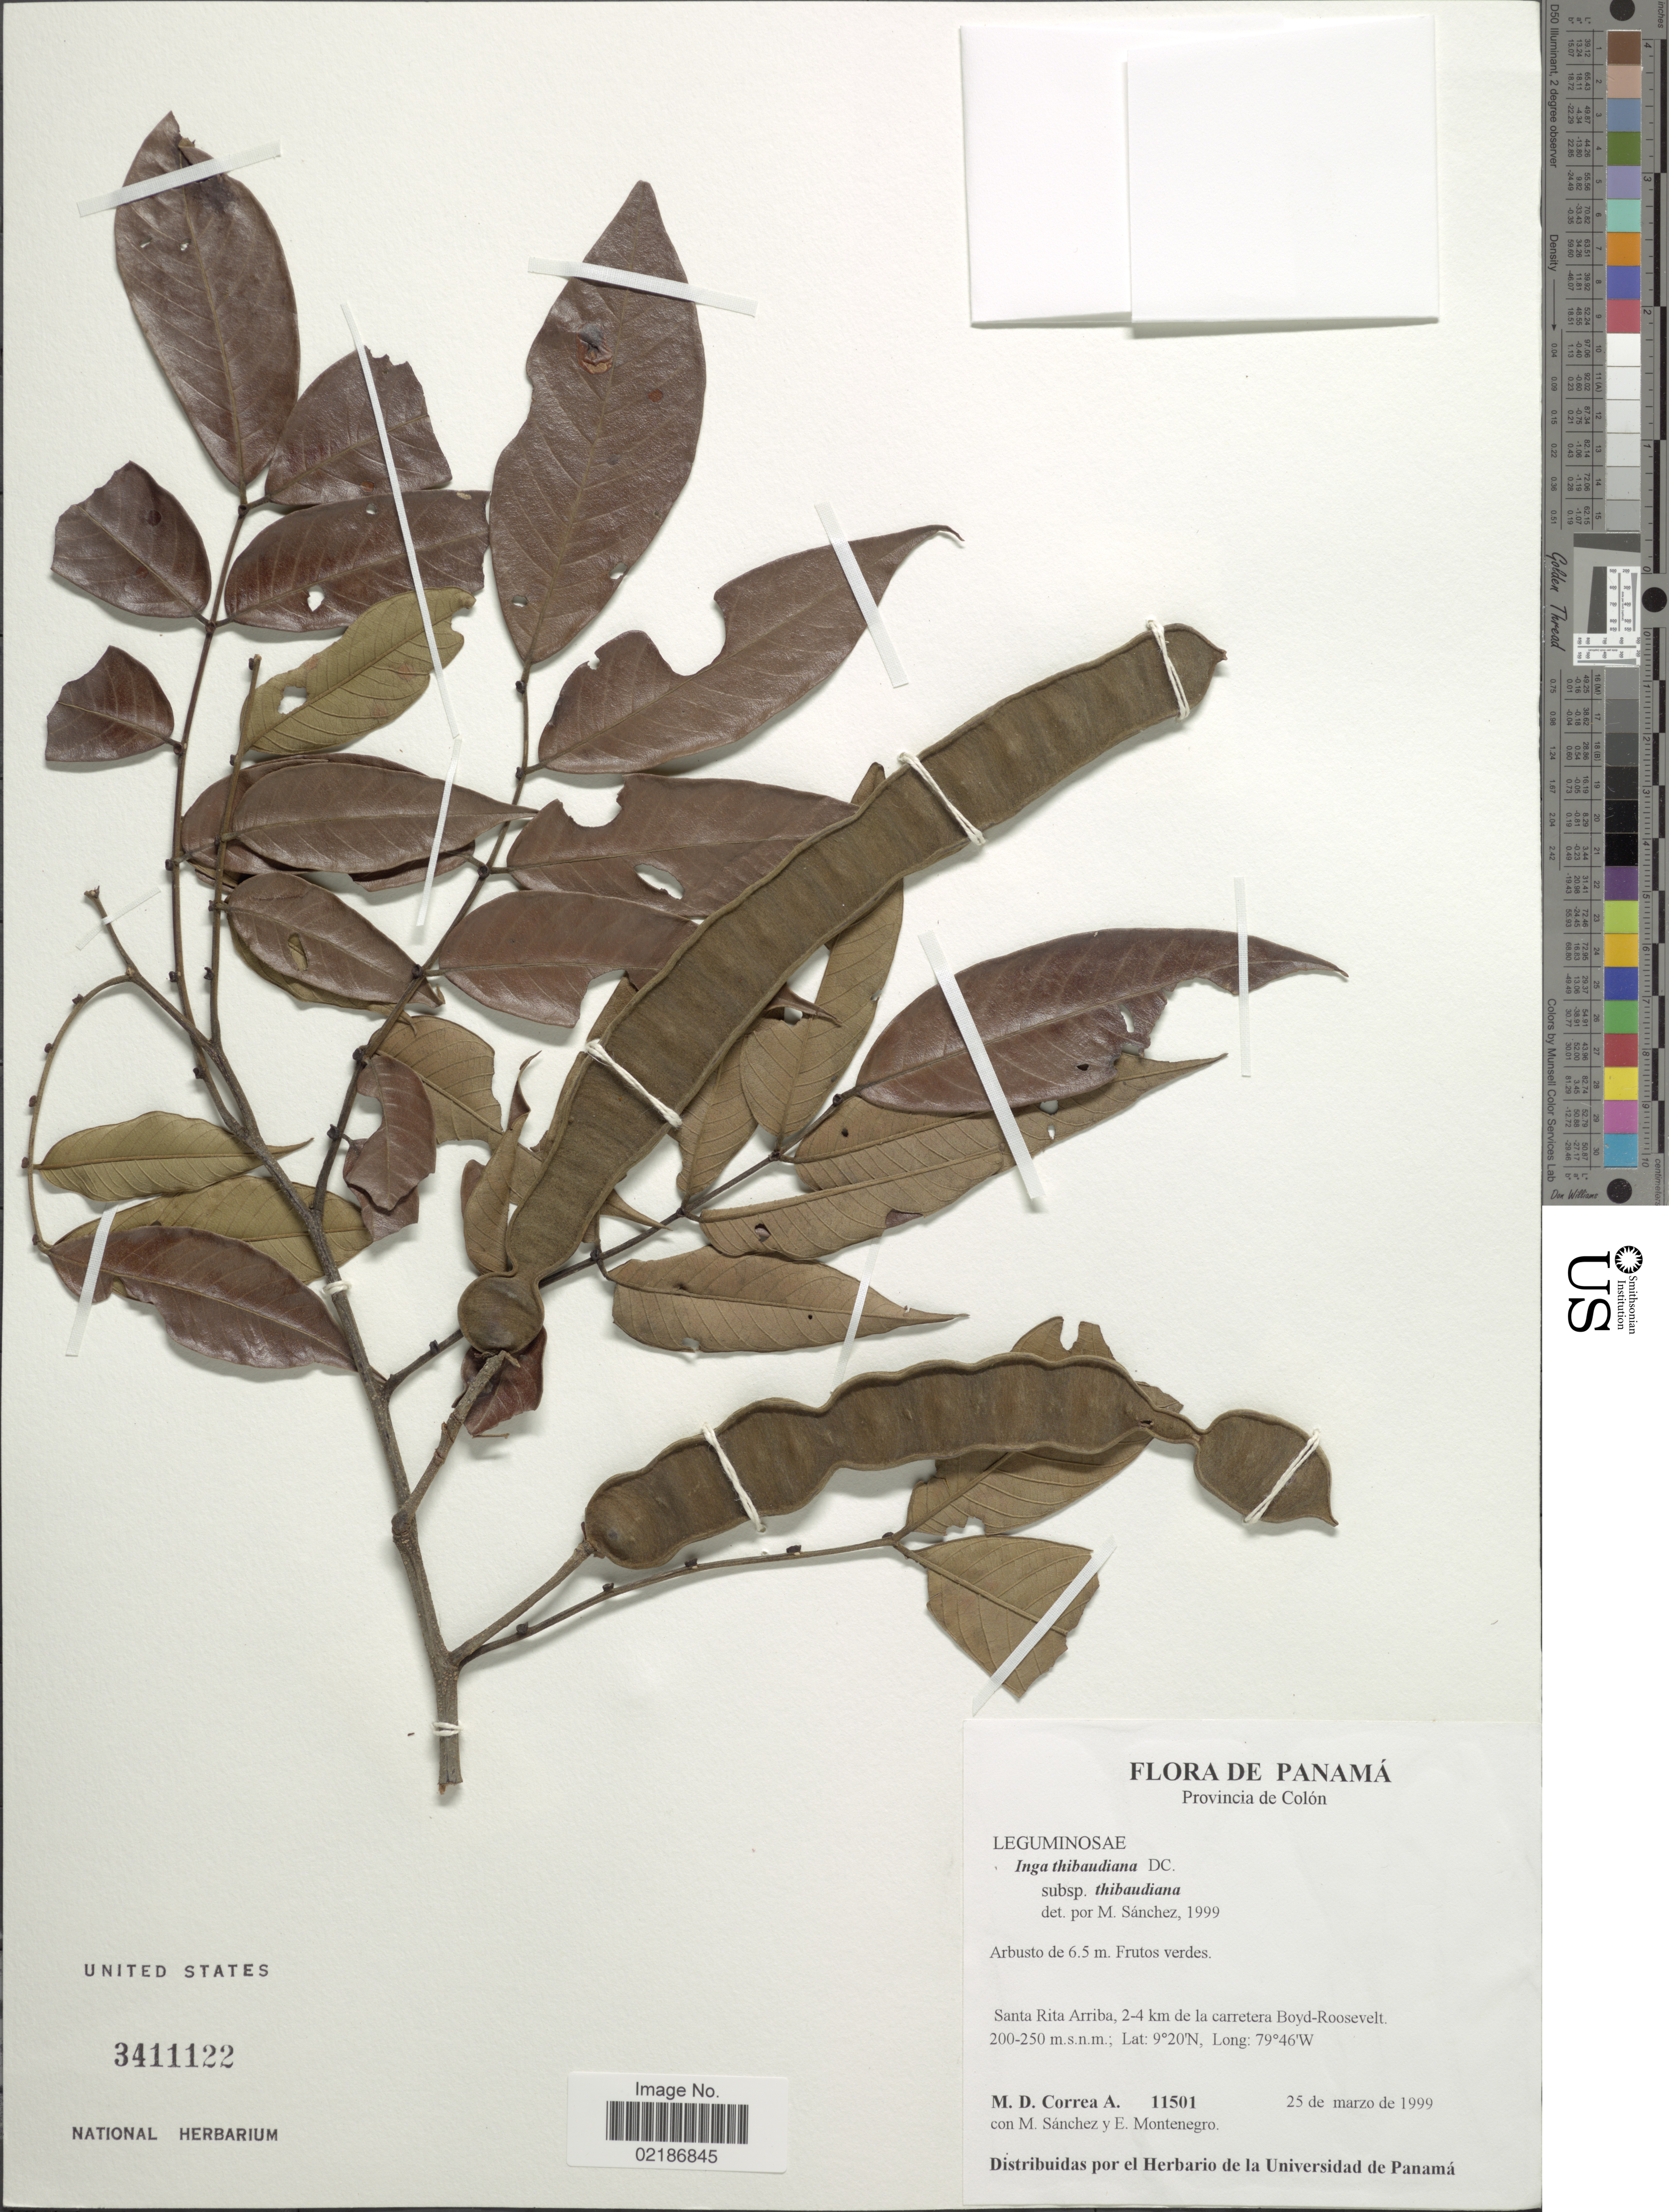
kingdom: Plantae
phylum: Tracheophyta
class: Magnoliopsida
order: Fabales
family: Fabaceae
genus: Inga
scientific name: Inga thibaudiana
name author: DC.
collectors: M. D. Corrêa-A., M. Sánchez & E. Montenegro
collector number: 11501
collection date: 1999-03-25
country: Panama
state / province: Colón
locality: Santa Rita Arriba, 2-4 km de la carretera Boyd-Roosevelt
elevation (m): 200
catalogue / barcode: US 3411122